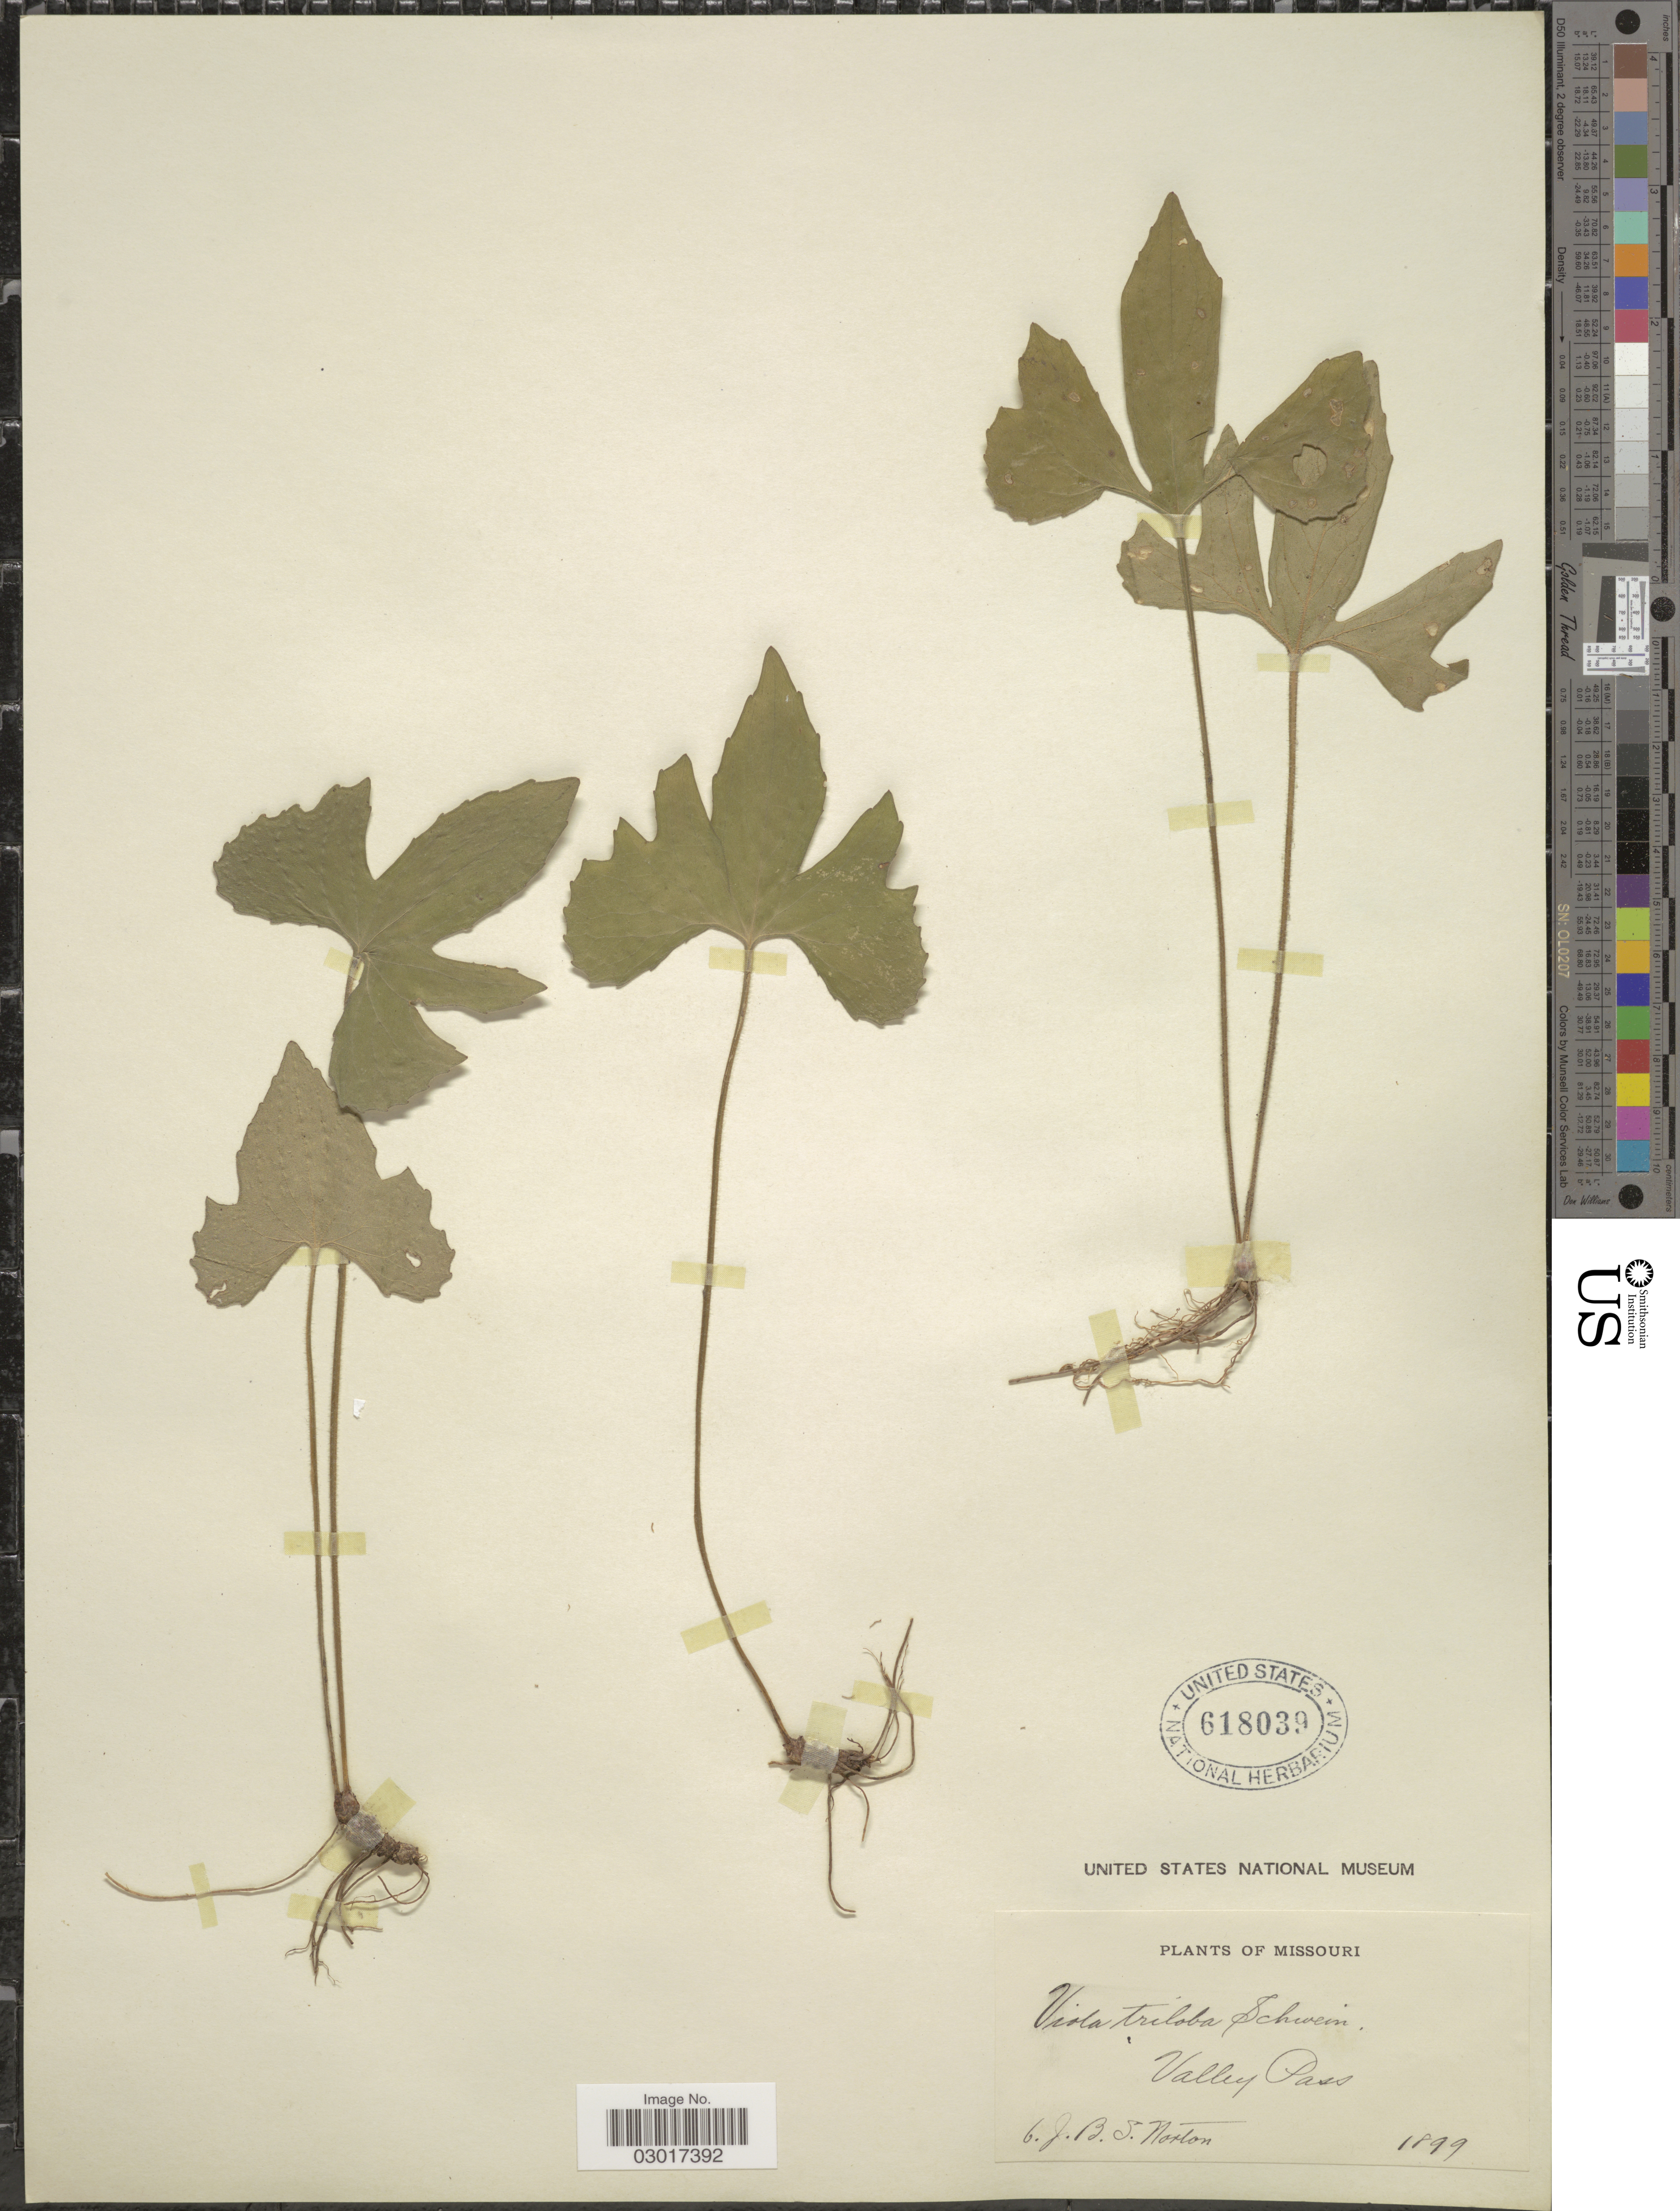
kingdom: Plantae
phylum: Tracheophyta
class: Magnoliopsida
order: Malpighiales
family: Violaceae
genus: Viola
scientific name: Viola triloba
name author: Schwein.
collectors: J. B. S. Norton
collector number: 6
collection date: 1899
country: United States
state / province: Missouri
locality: Valley Pass.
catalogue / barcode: US 618039